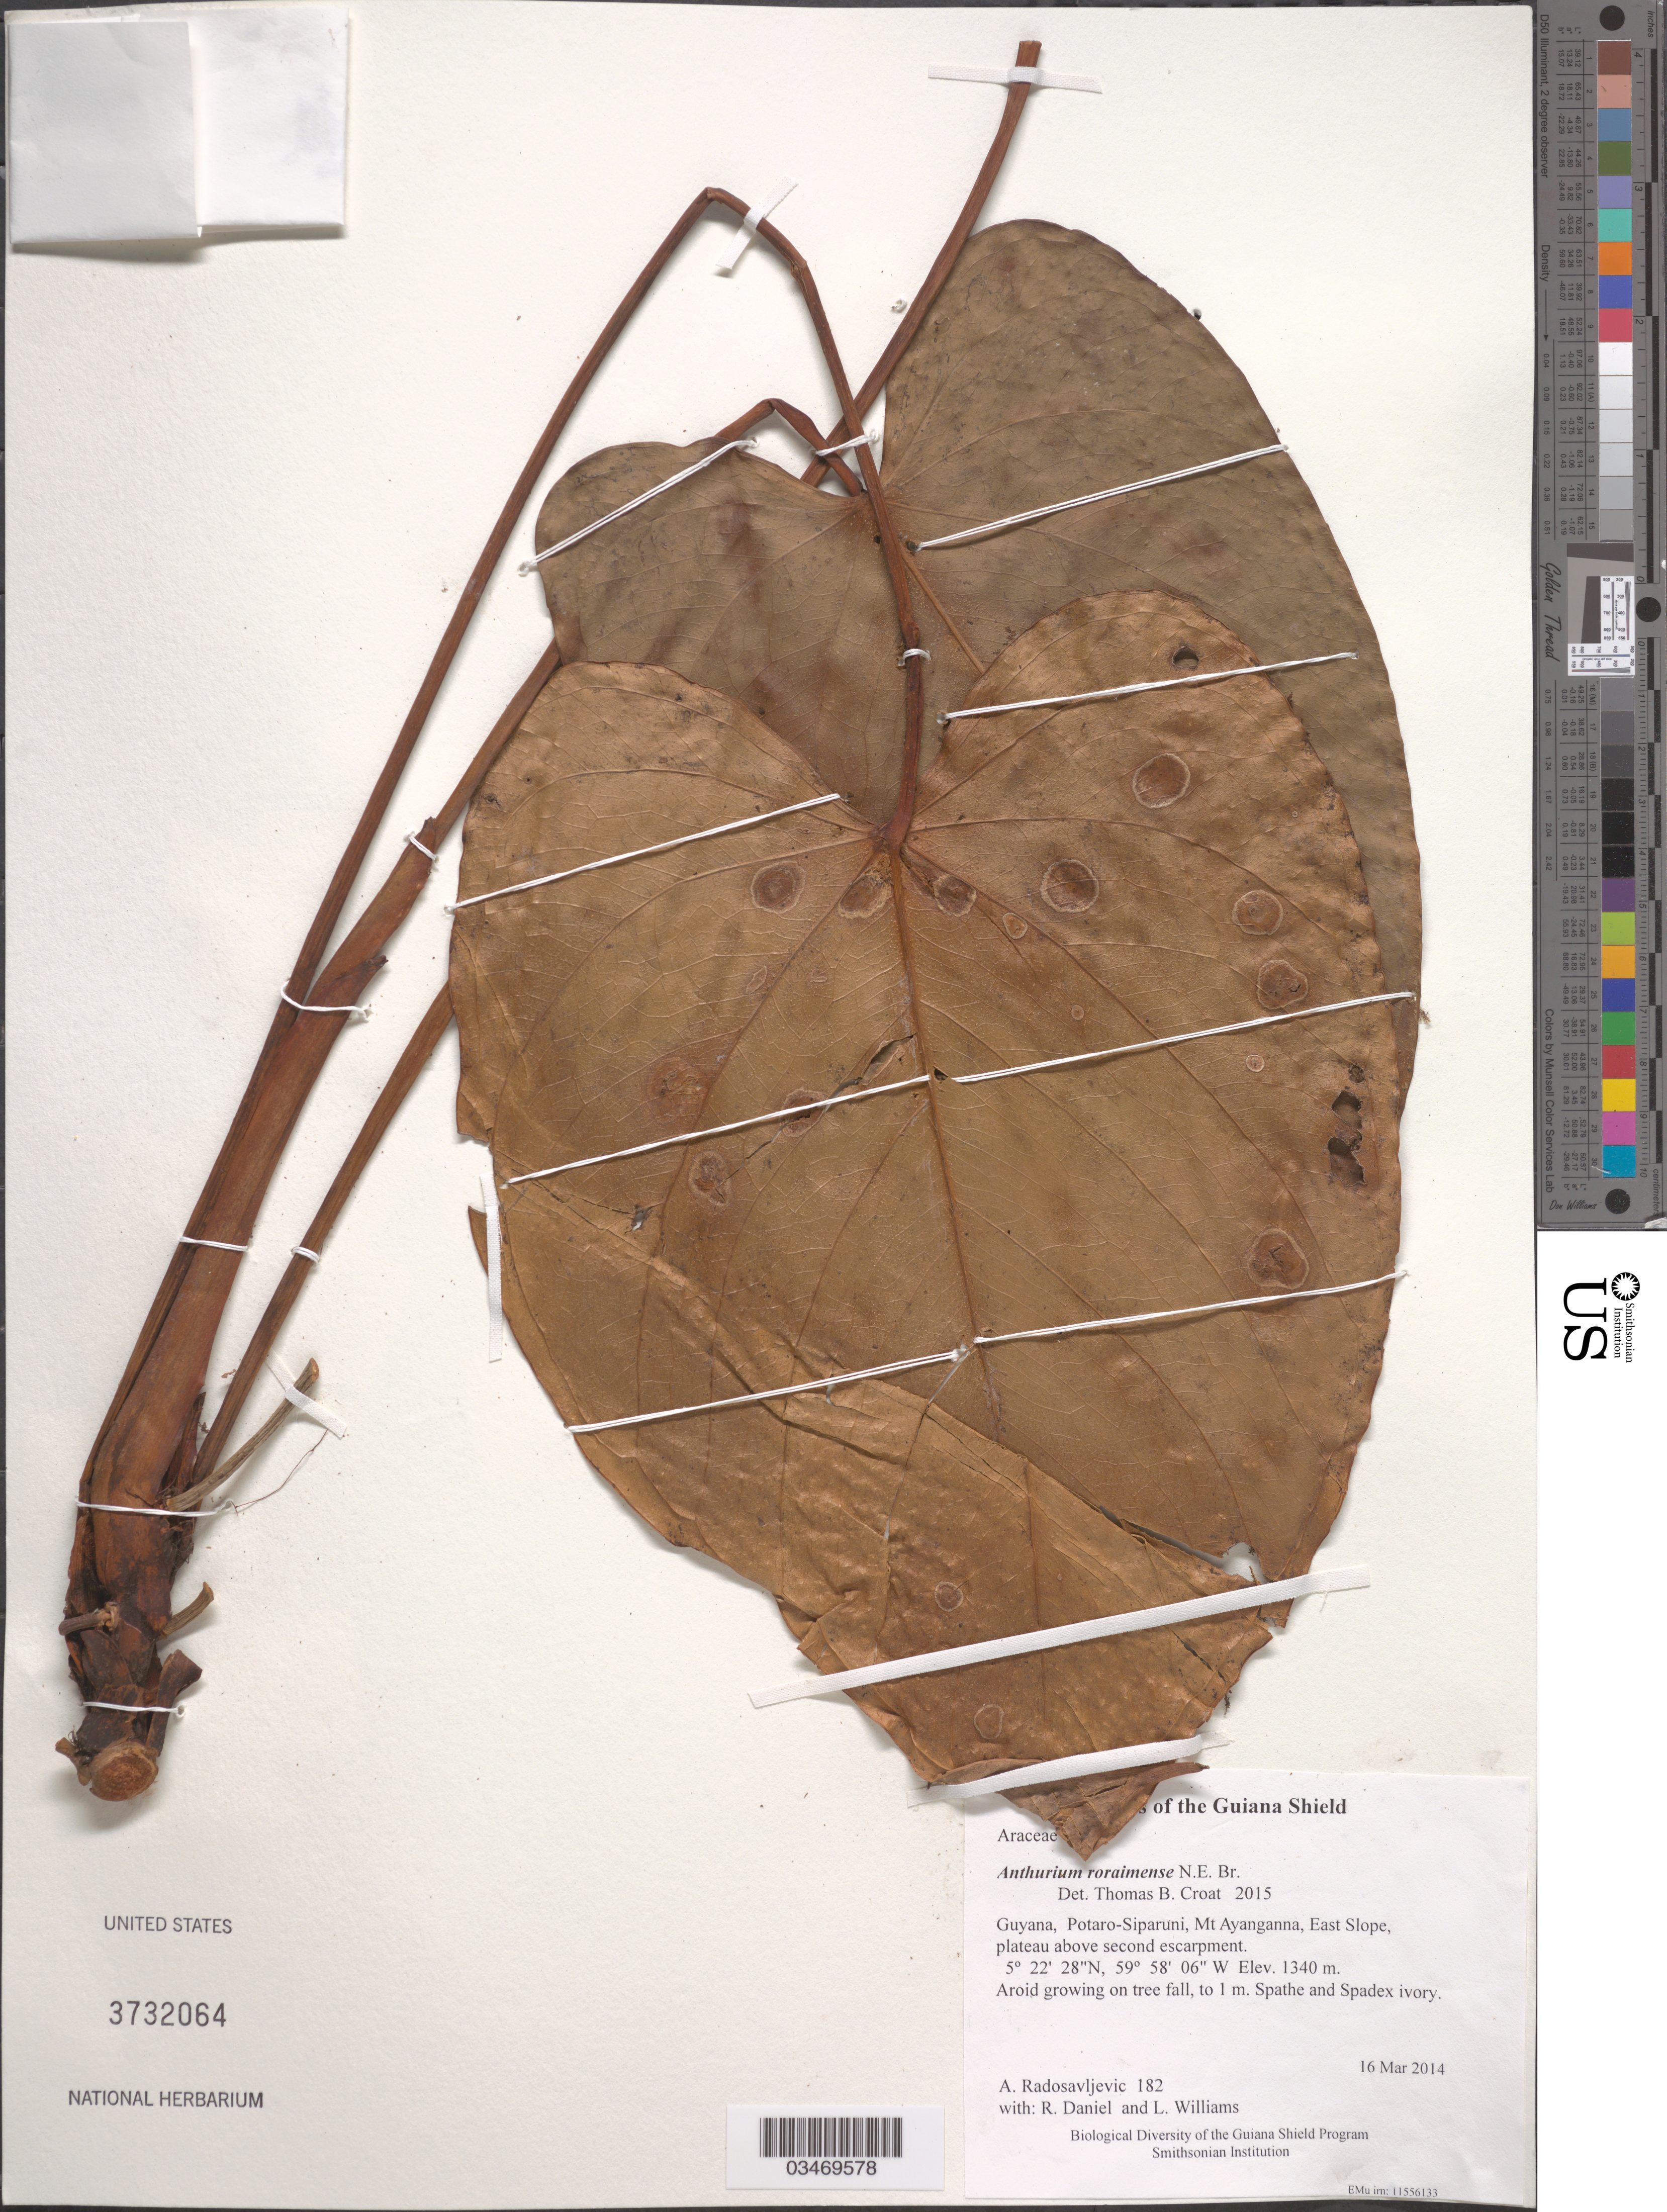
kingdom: Plantae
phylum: Tracheophyta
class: Liliopsida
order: Alismatales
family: Araceae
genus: Anthurium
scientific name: Anthurium roraimense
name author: N.E. Br. in Thurn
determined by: Croat, Thomas B., Missouri Botanical Garden (MO)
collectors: A. Radosavljevic, R. Daniel & L. Williams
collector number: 182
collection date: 2014-03-16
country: Guyana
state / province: Potaro-Siparuni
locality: Mt Ayanganna, East Slope, plateau above second escarpment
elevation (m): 1340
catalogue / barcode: US 3732064